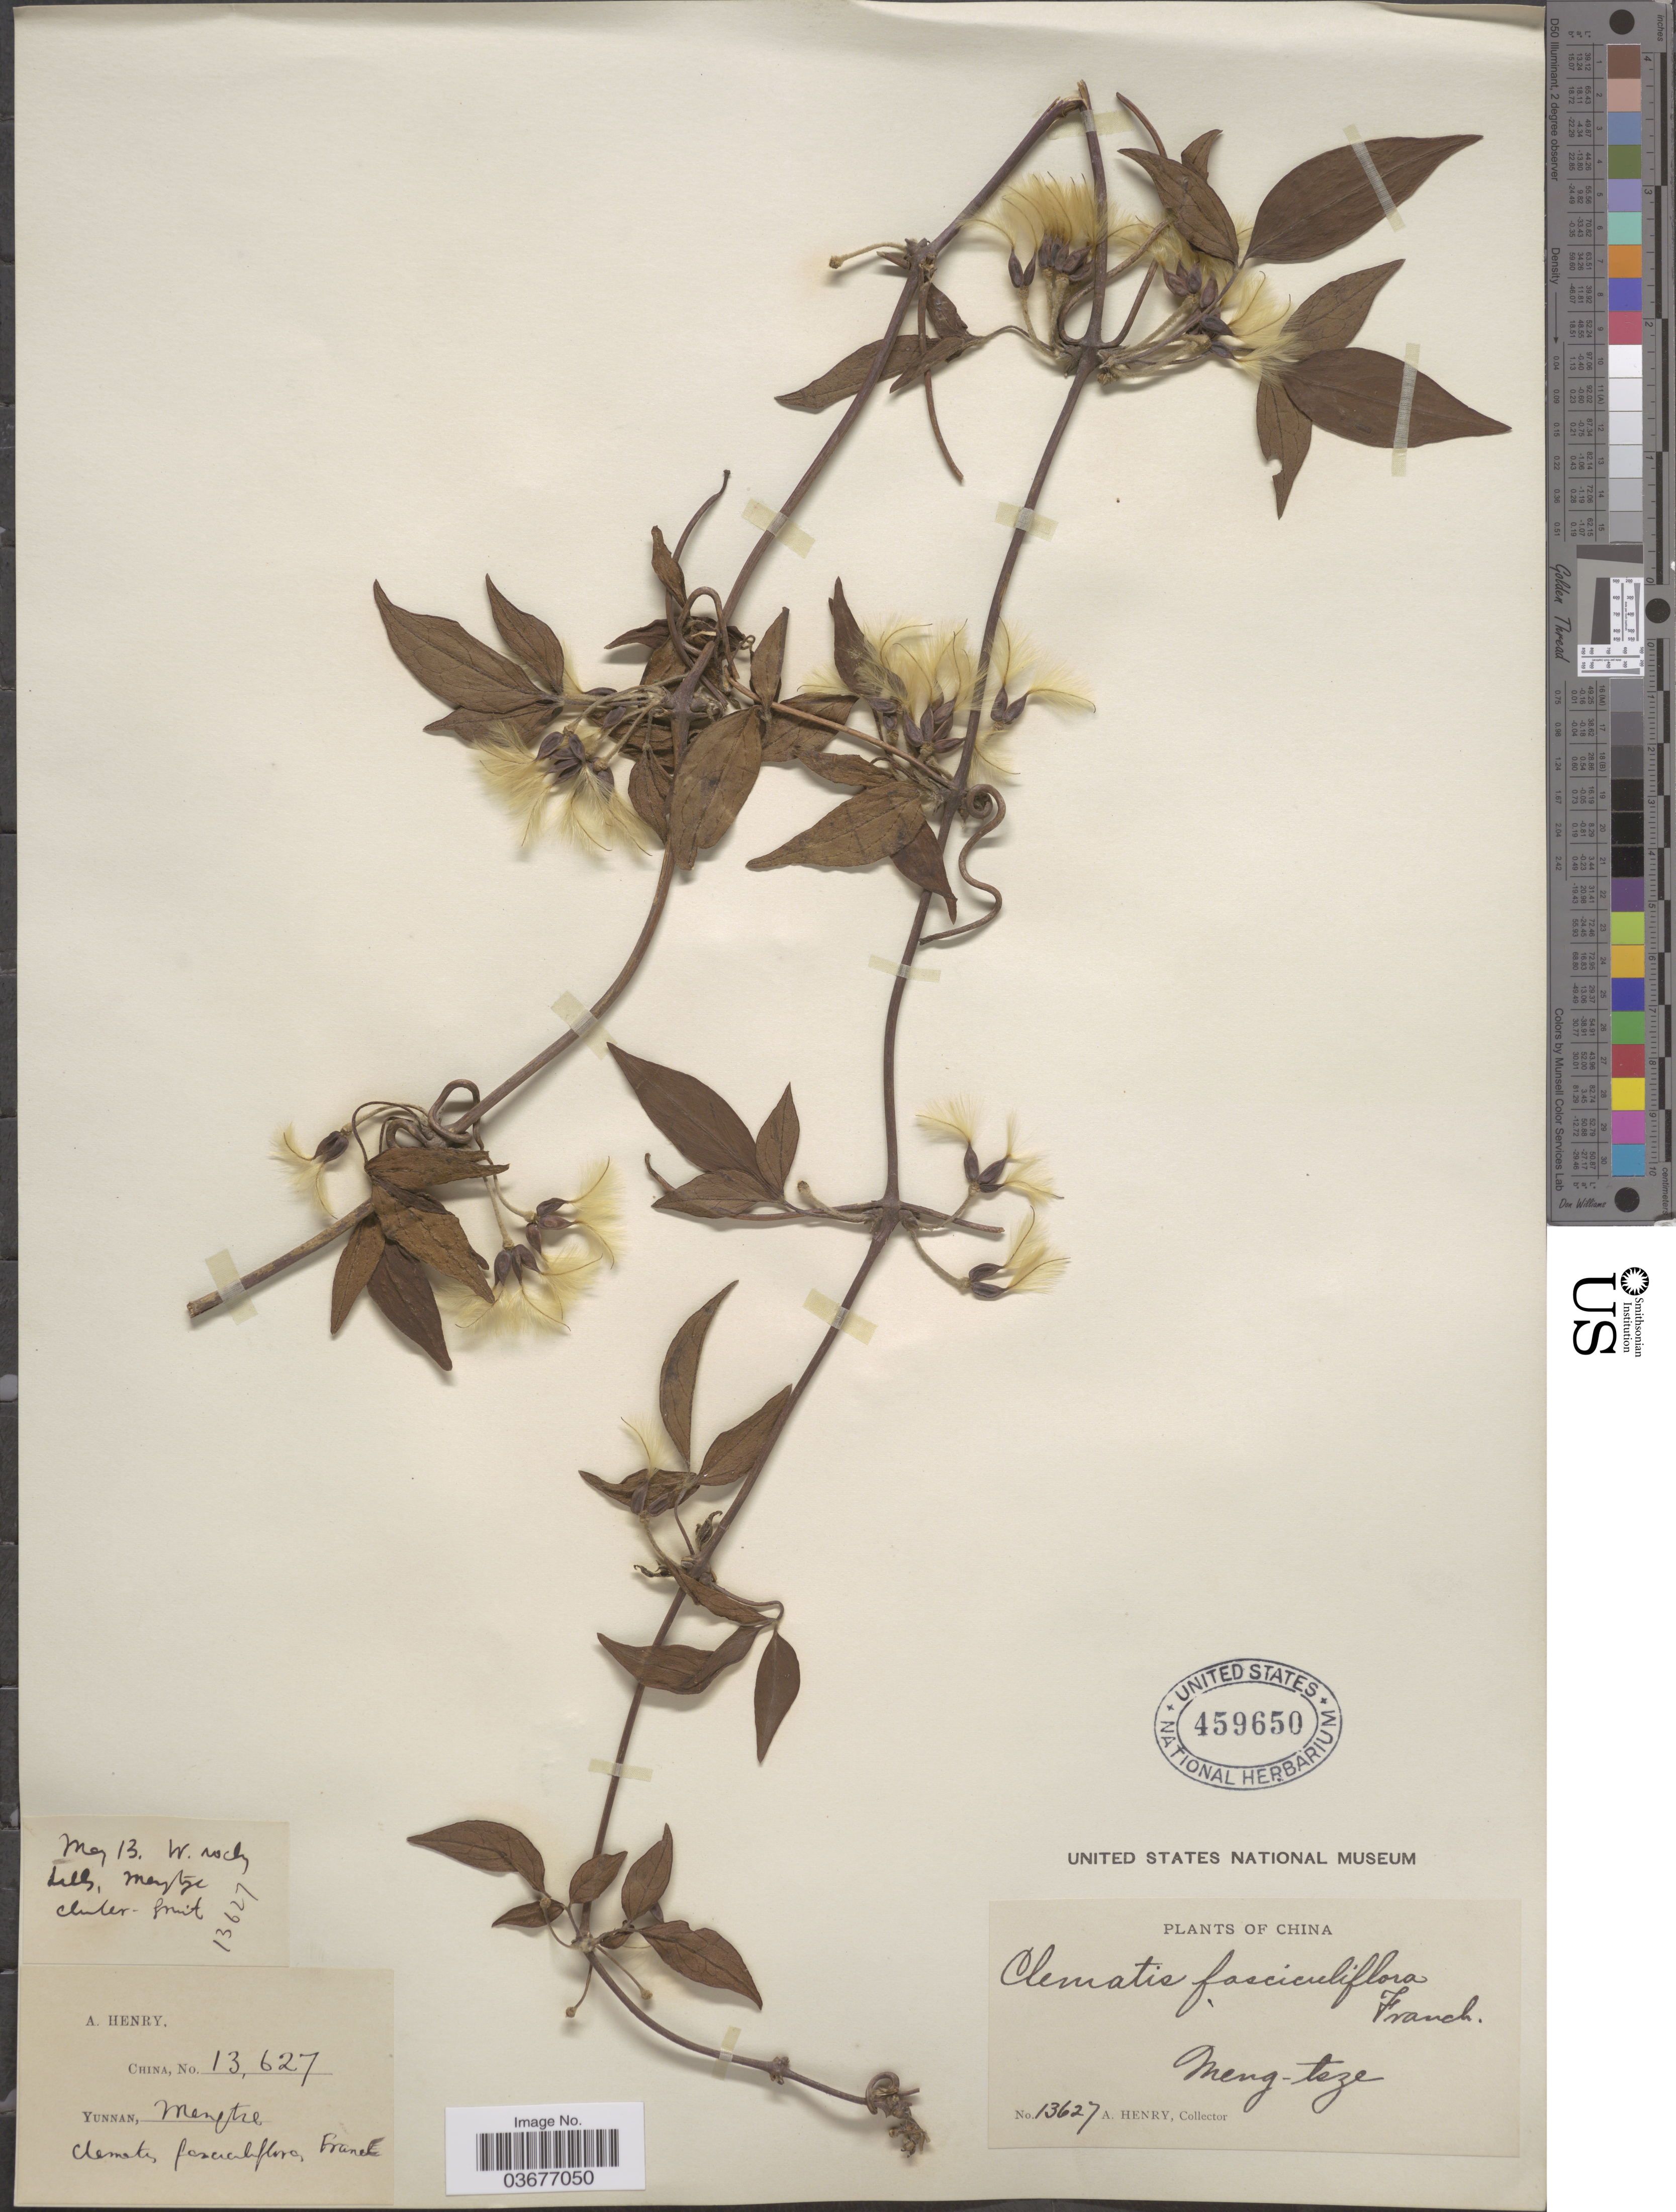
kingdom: Plantae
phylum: Tracheophyta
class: Magnoliopsida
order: Ranunculales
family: Ranunculaceae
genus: Clematis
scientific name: Clematis fasciculiflora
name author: Franch.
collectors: A. Henry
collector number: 13627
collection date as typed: Transcribed d/m/y: /5/13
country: China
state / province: Yunnan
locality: Meng-tsze.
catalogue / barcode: US 459650